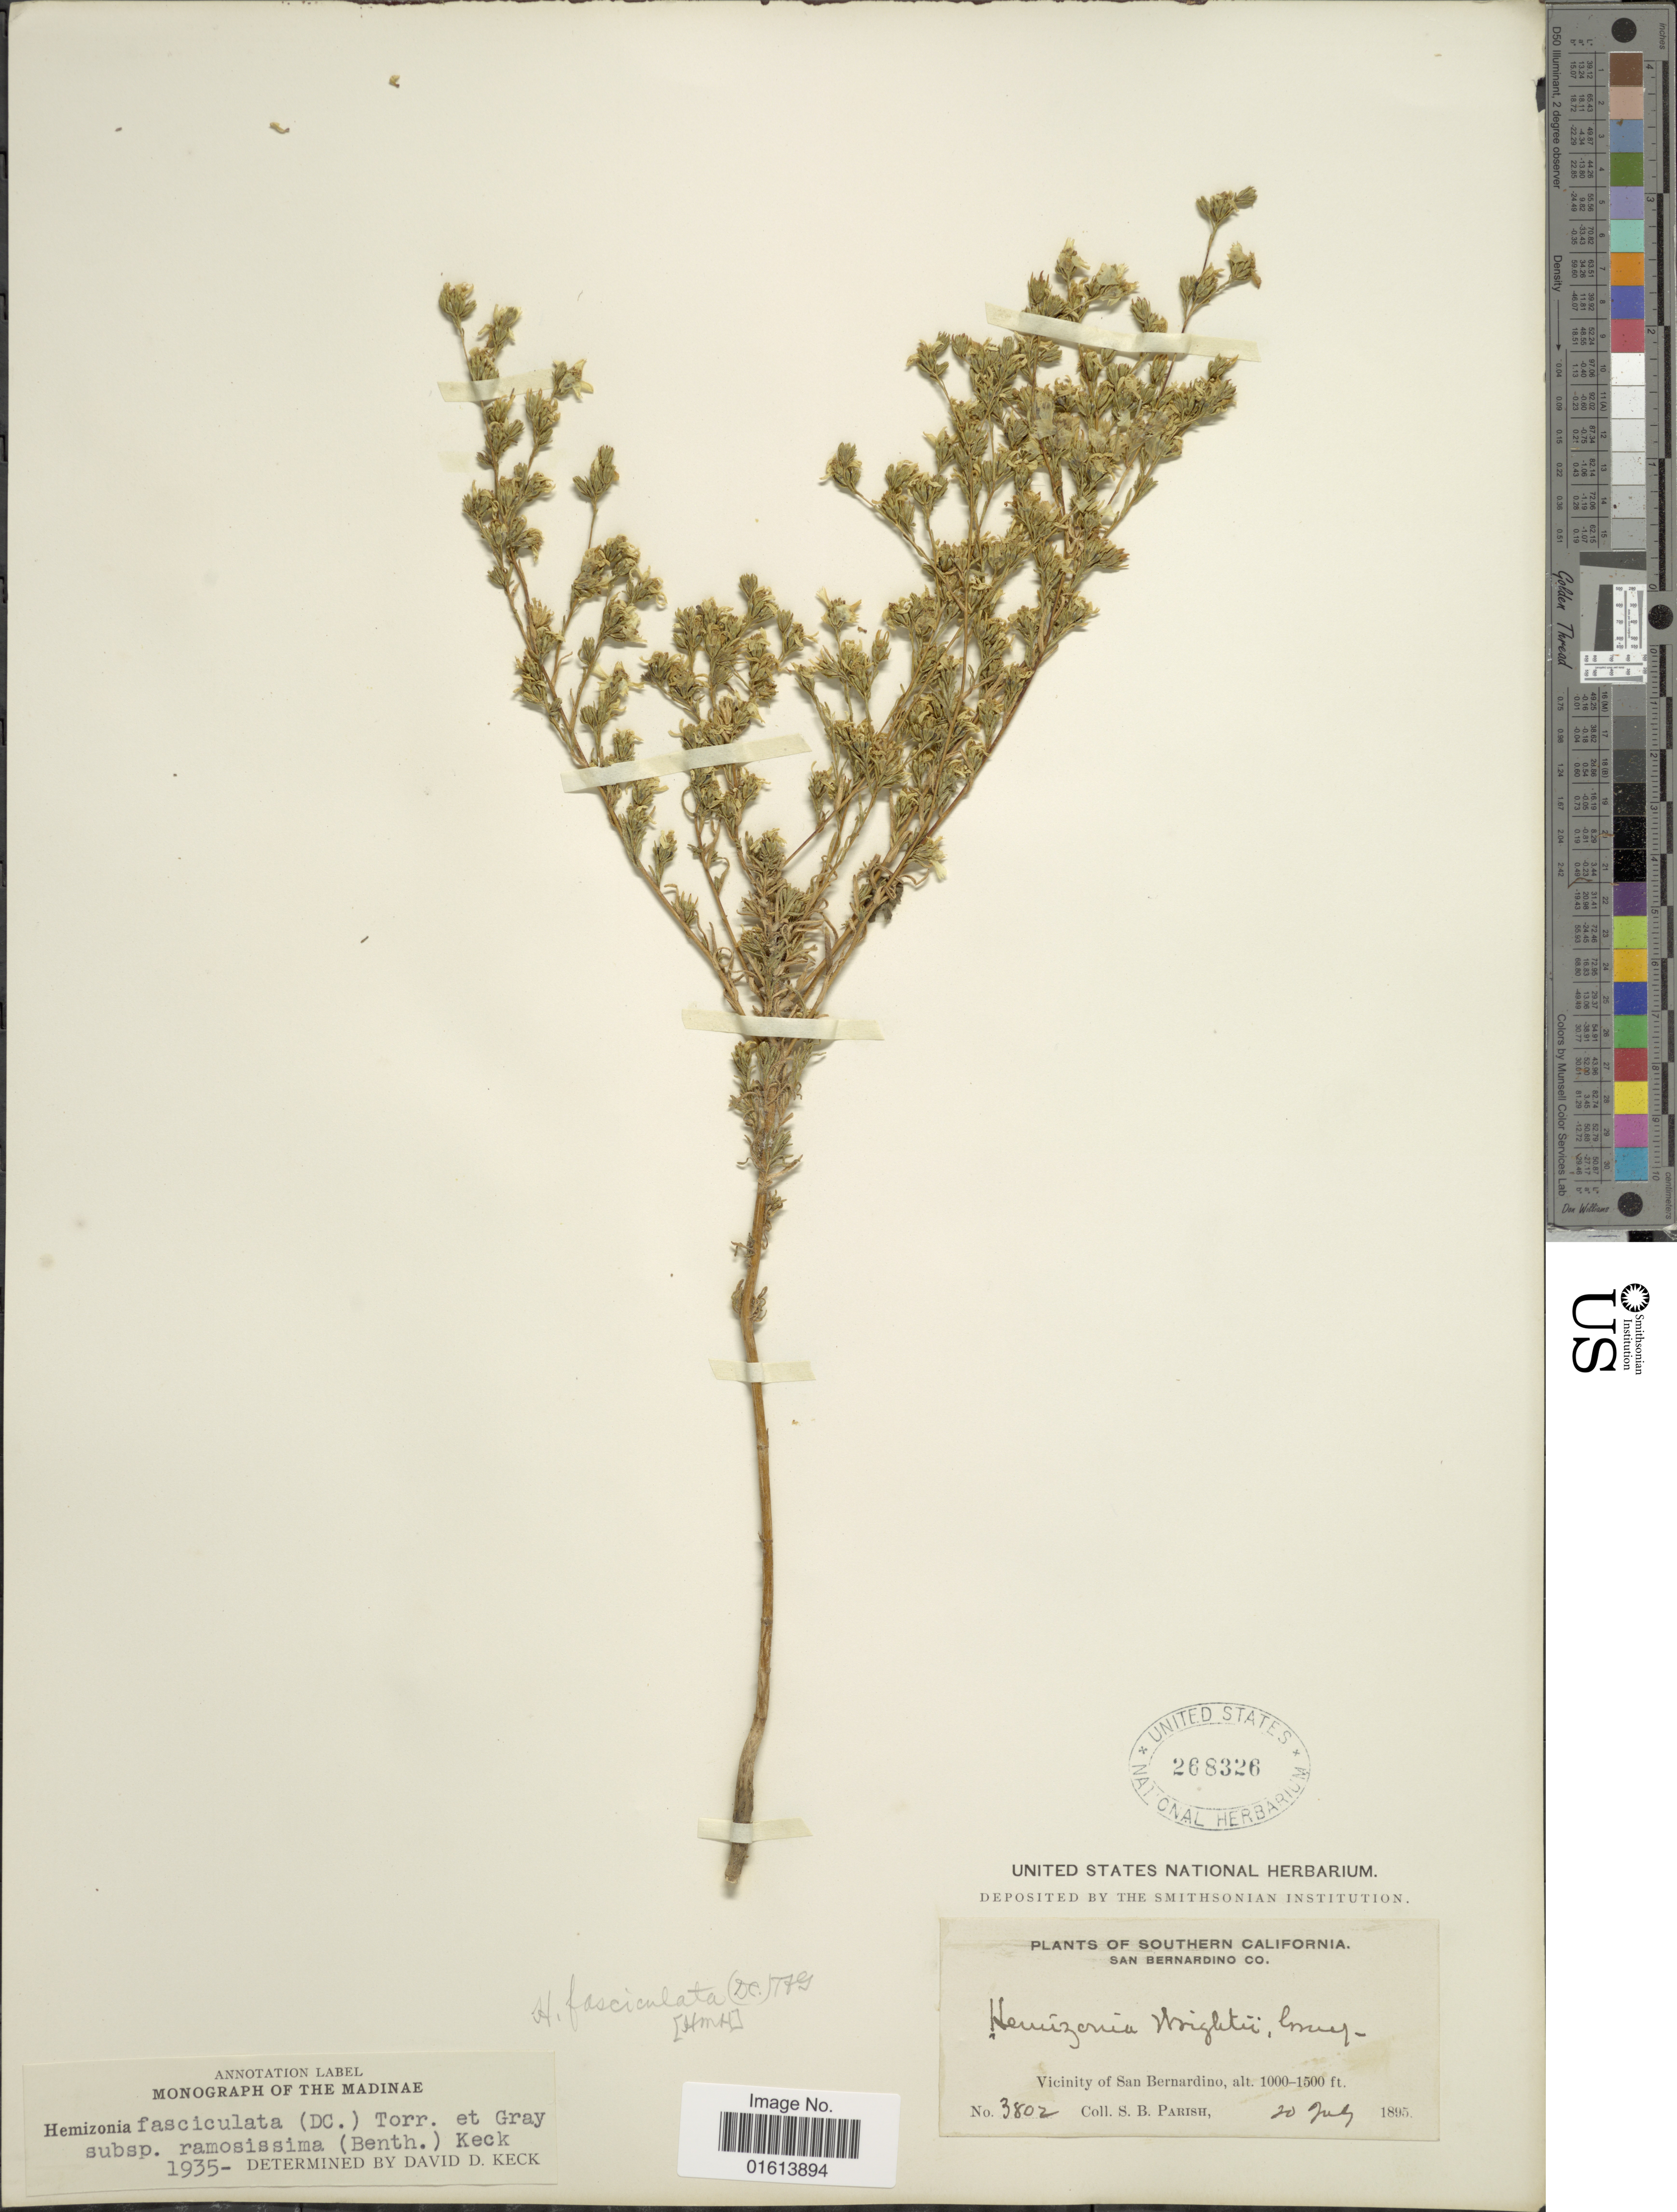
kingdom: Plantae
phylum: Tracheophyta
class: Magnoliopsida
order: Asterales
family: Asteraceae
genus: Hemizonia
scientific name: Hemizonia fasciculata subsp. ramosissima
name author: (Benth.) D.D. Keck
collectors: S. B. Parish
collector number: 3802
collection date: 1895-07-20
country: United States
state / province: California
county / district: San Bernardino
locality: Southern California. San Bernardino Co. Vicinity of San Bernardino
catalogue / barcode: US 268326